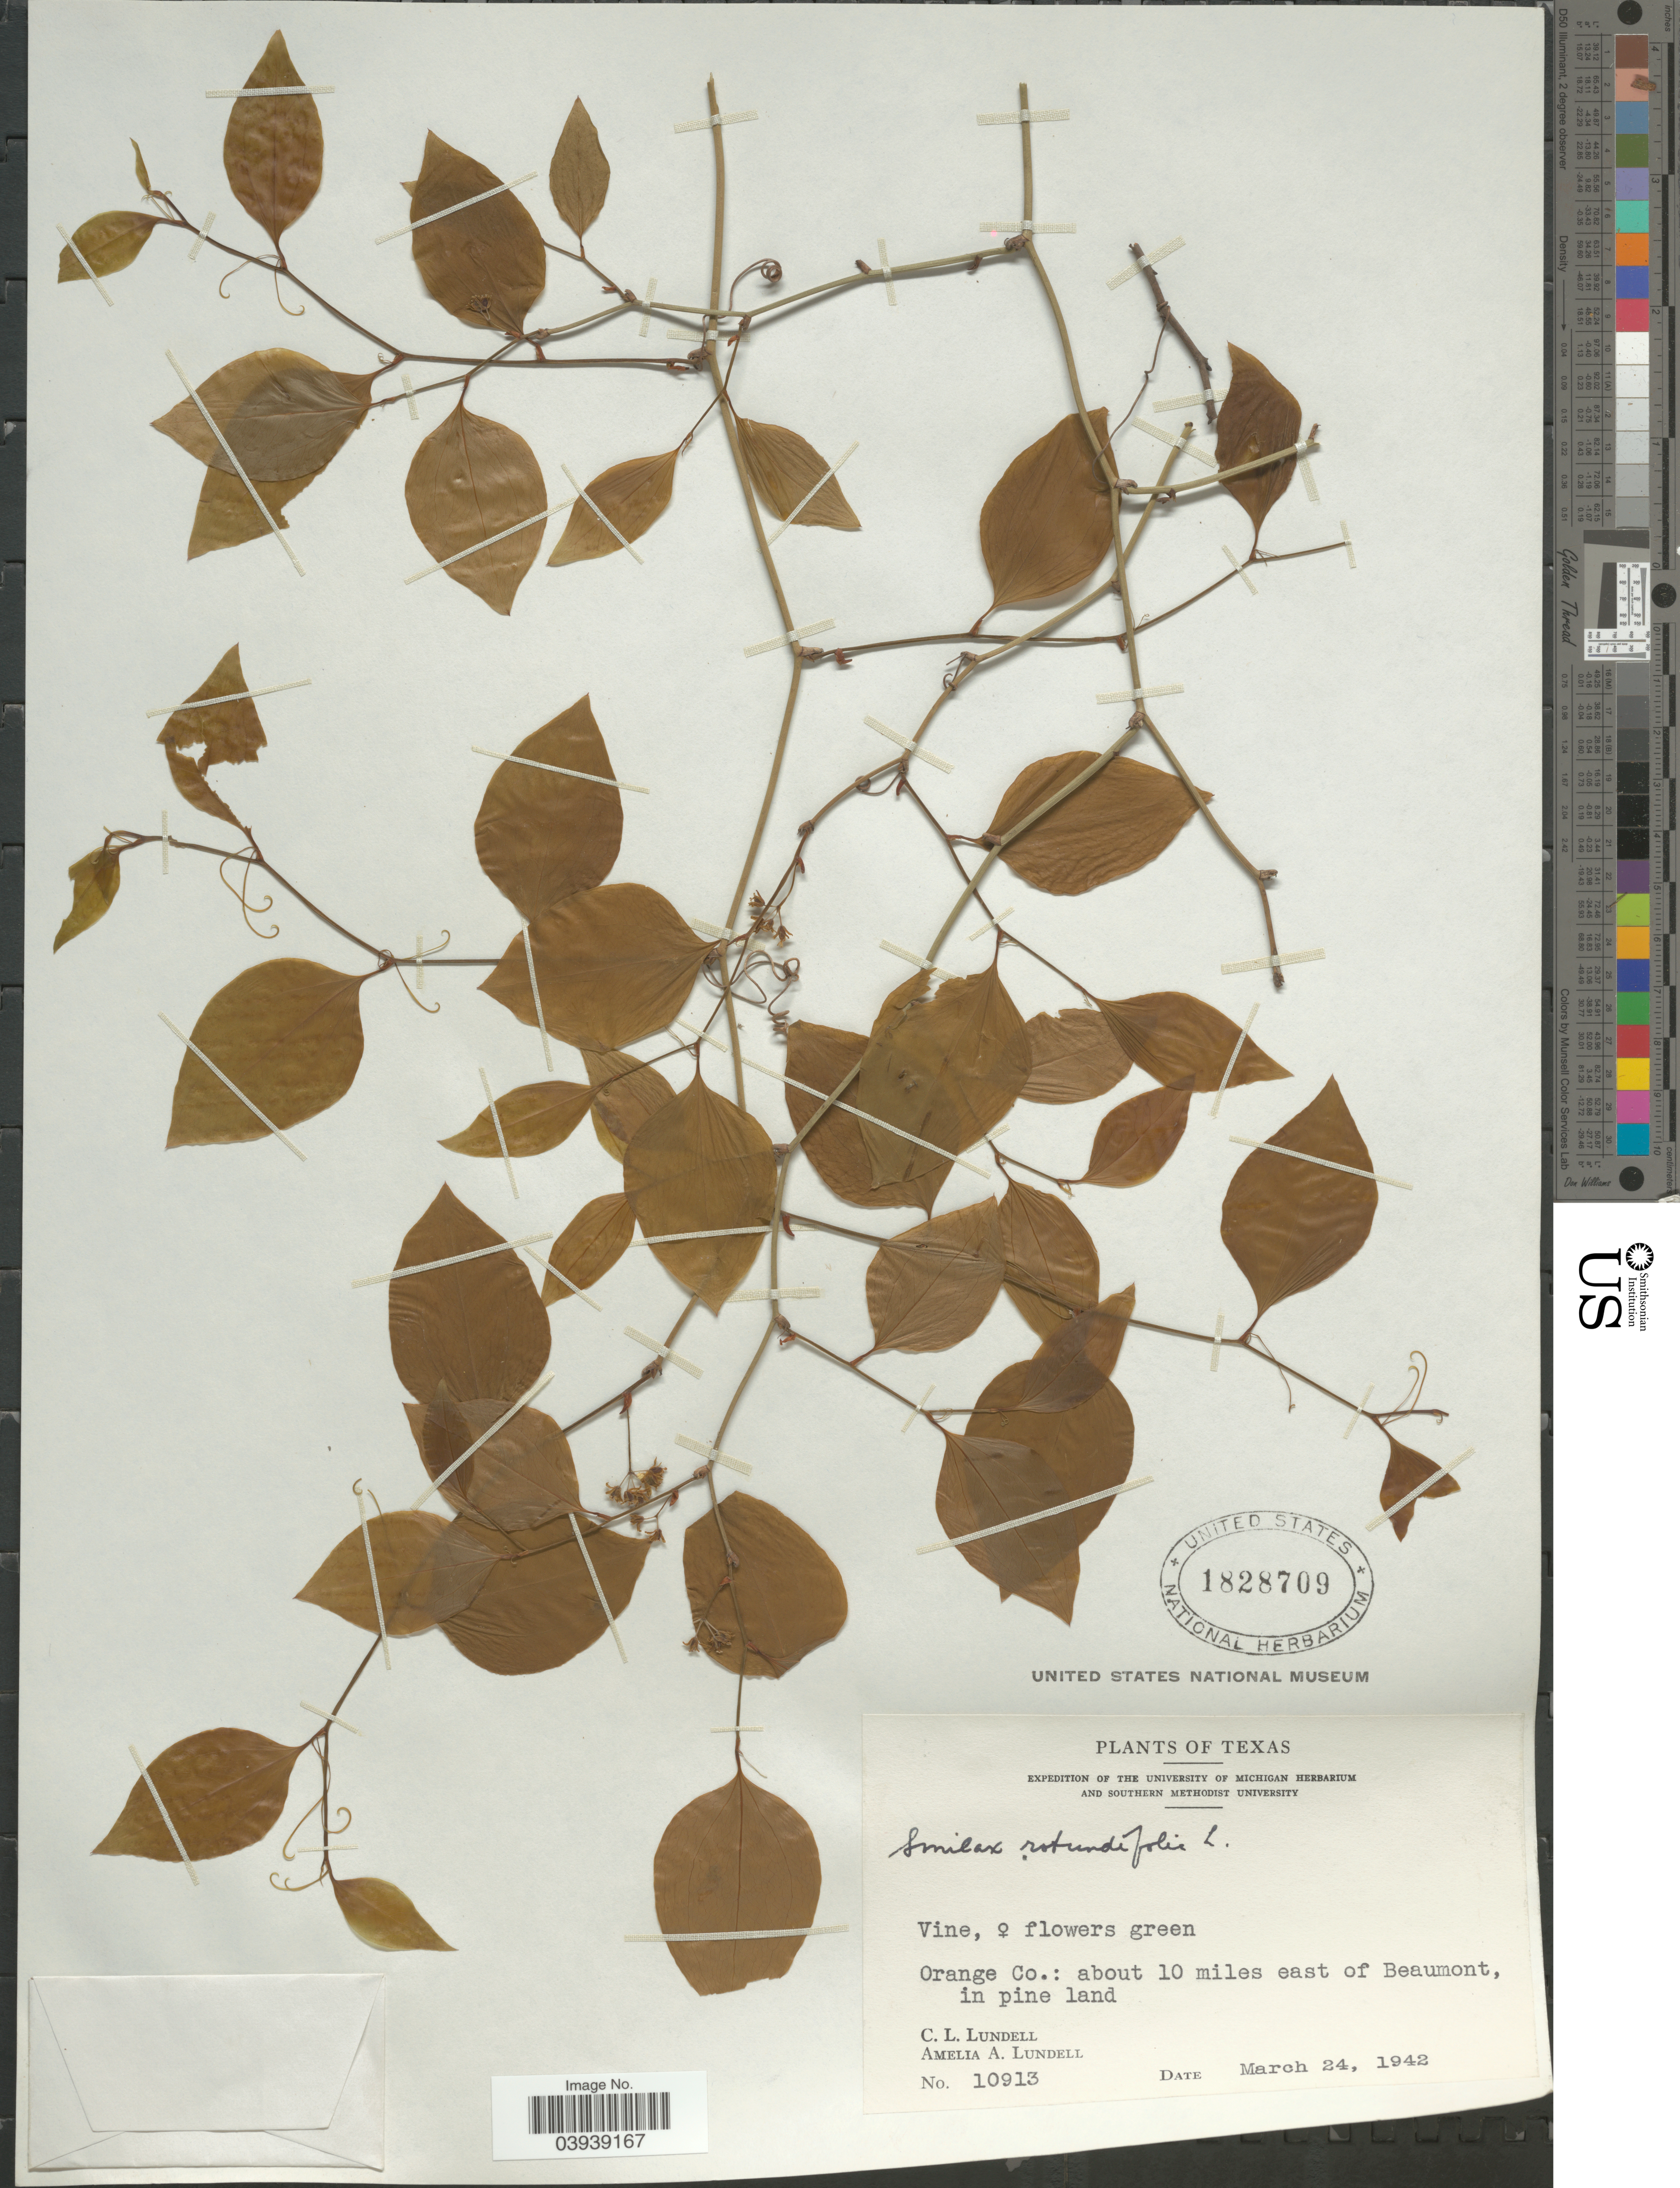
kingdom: Plantae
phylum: Tracheophyta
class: Liliopsida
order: Liliales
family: Smilacaceae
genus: Smilax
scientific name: Smilax rotundifolia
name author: L.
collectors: C. L. Lundell & A. A. Lundell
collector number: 10913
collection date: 1942-03-24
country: United States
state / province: Texas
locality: Orange Co.: about 10 miles east of Beaumont, in pine land.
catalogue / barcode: US 1828709